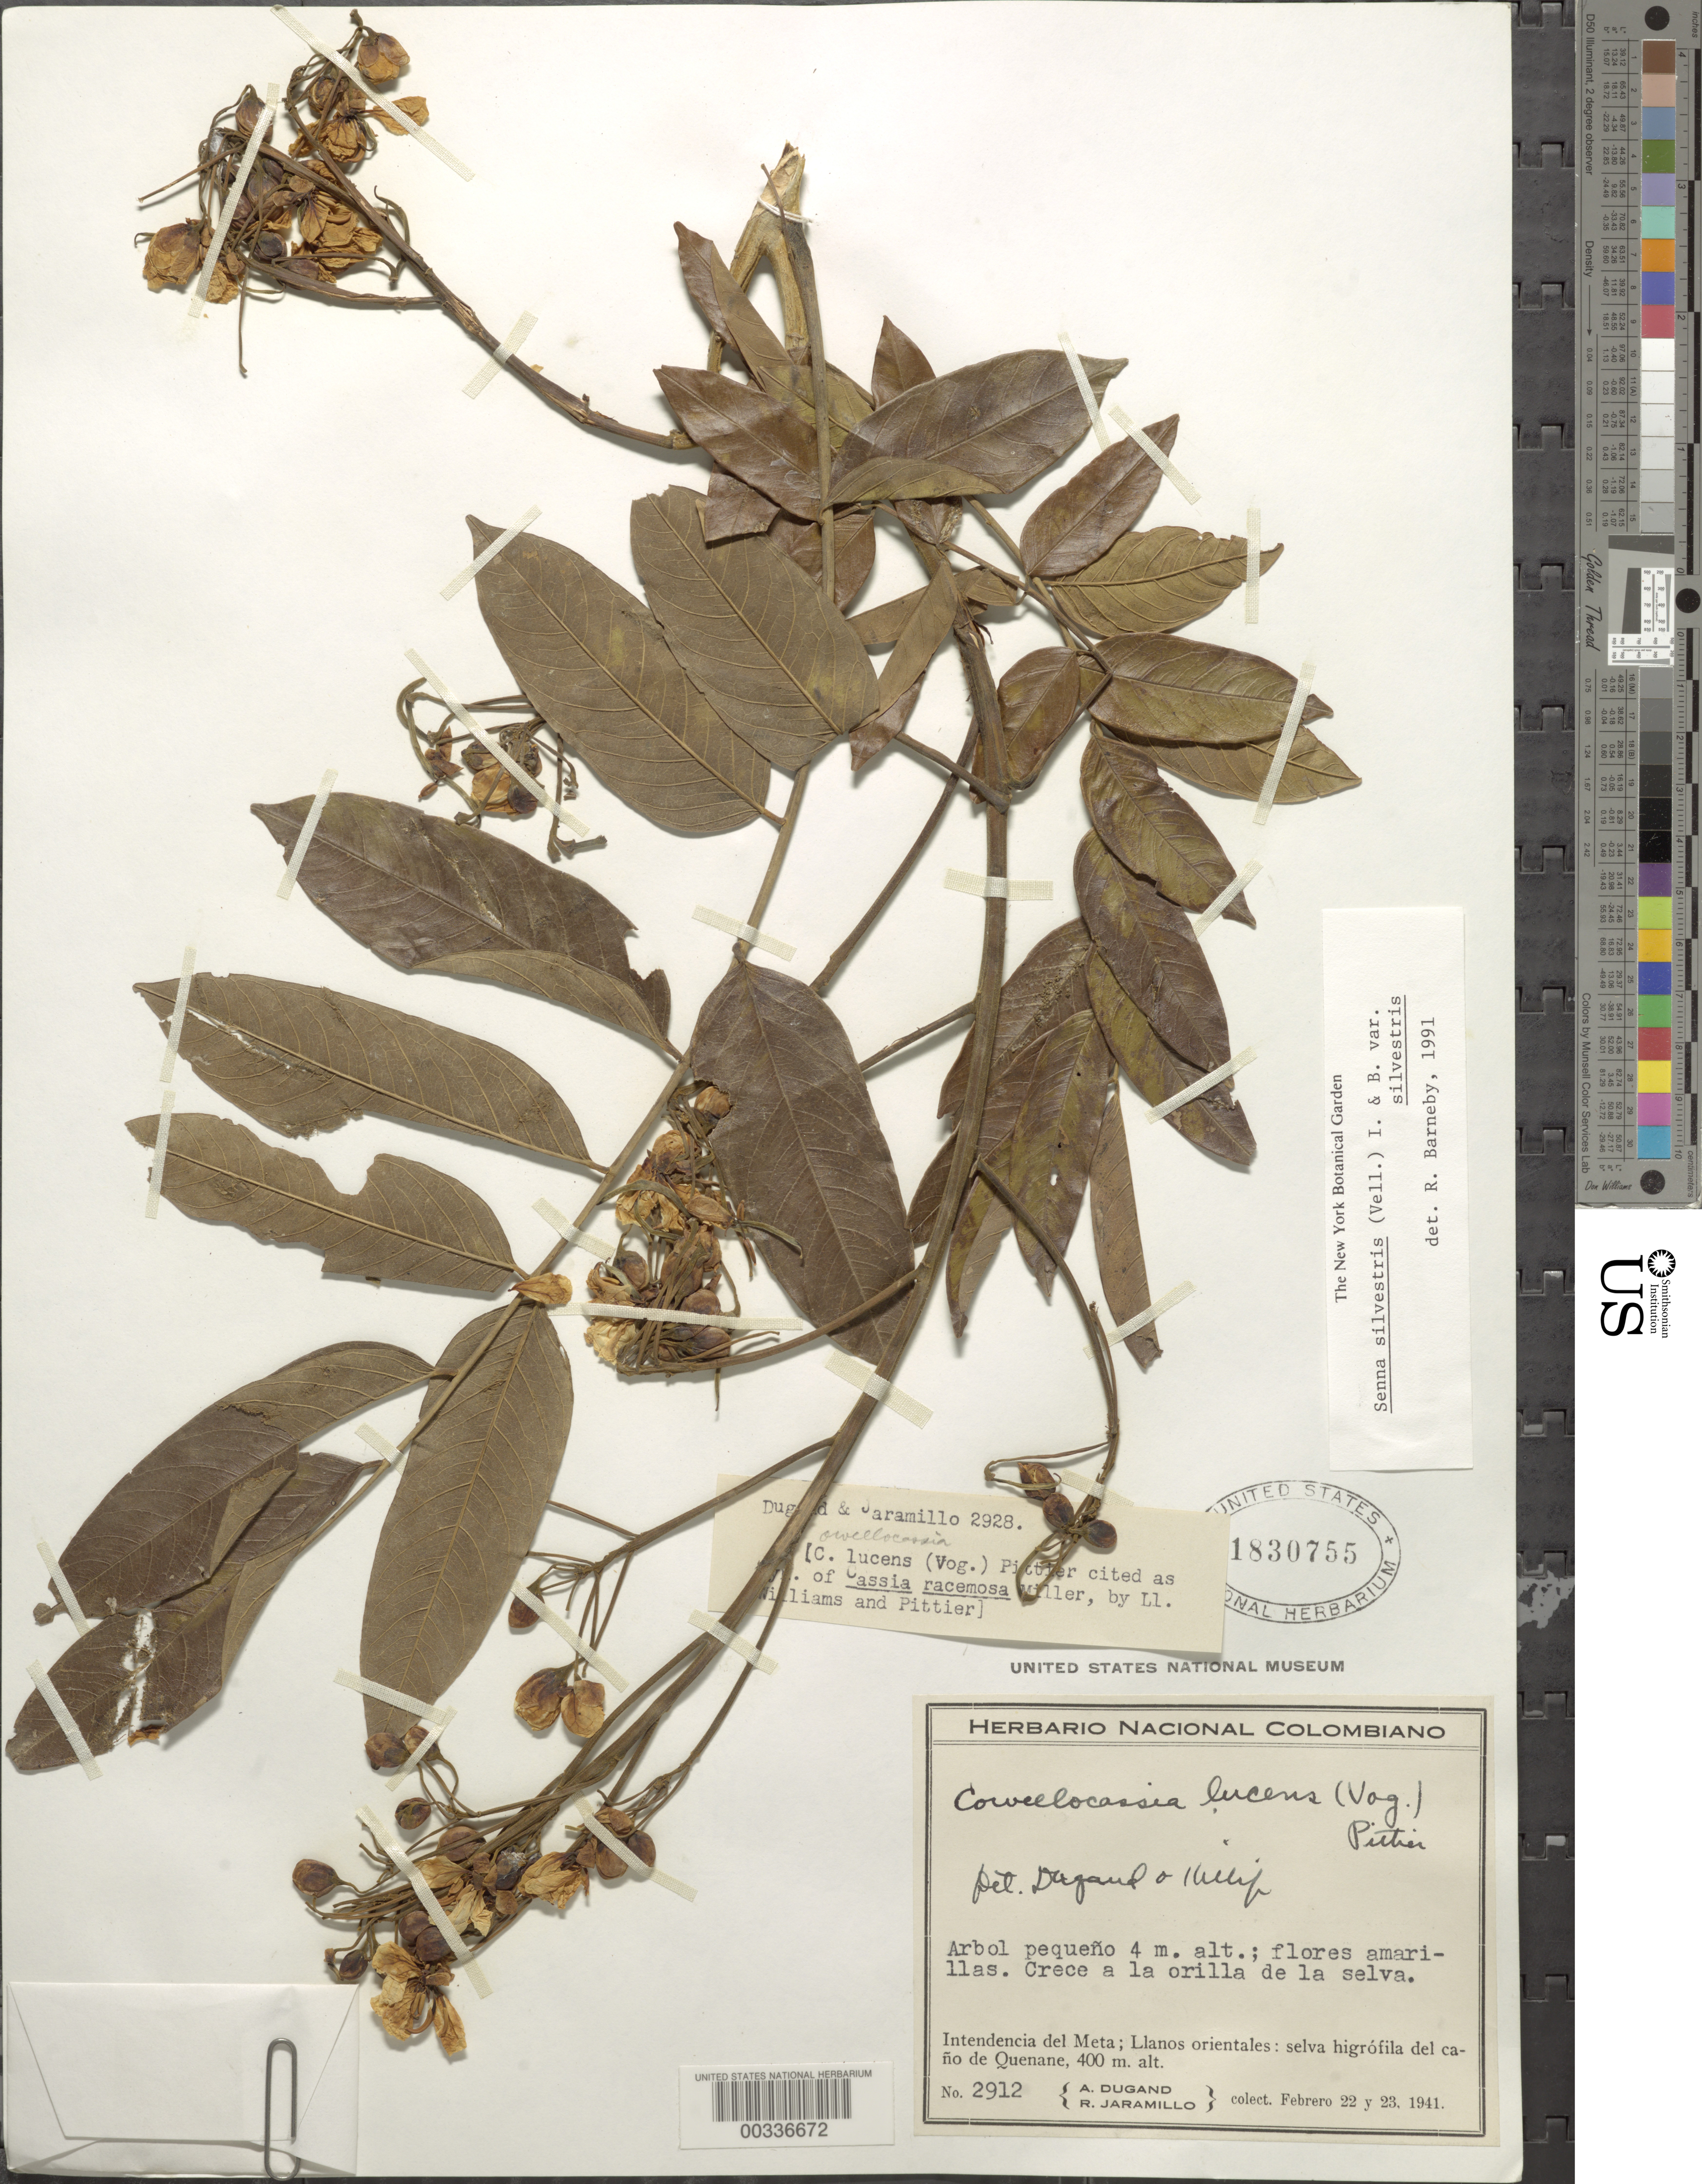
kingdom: Plantae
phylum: Tracheophyta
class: Magnoliopsida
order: Fabales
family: Fabaceae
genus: Senna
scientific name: Senna silvestris var. silvestris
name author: (Vell.) H.S. Irwin & Barneby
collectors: A. Dugand G. & R. Jaramillo M.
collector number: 2912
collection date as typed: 22 Feb 1941 and 23 Feb 1941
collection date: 1941-02-22,1941-02-23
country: Colombia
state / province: Meta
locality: Llanos orietales; Caño de Quenane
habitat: Selva higrofila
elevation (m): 400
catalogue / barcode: US 1830755